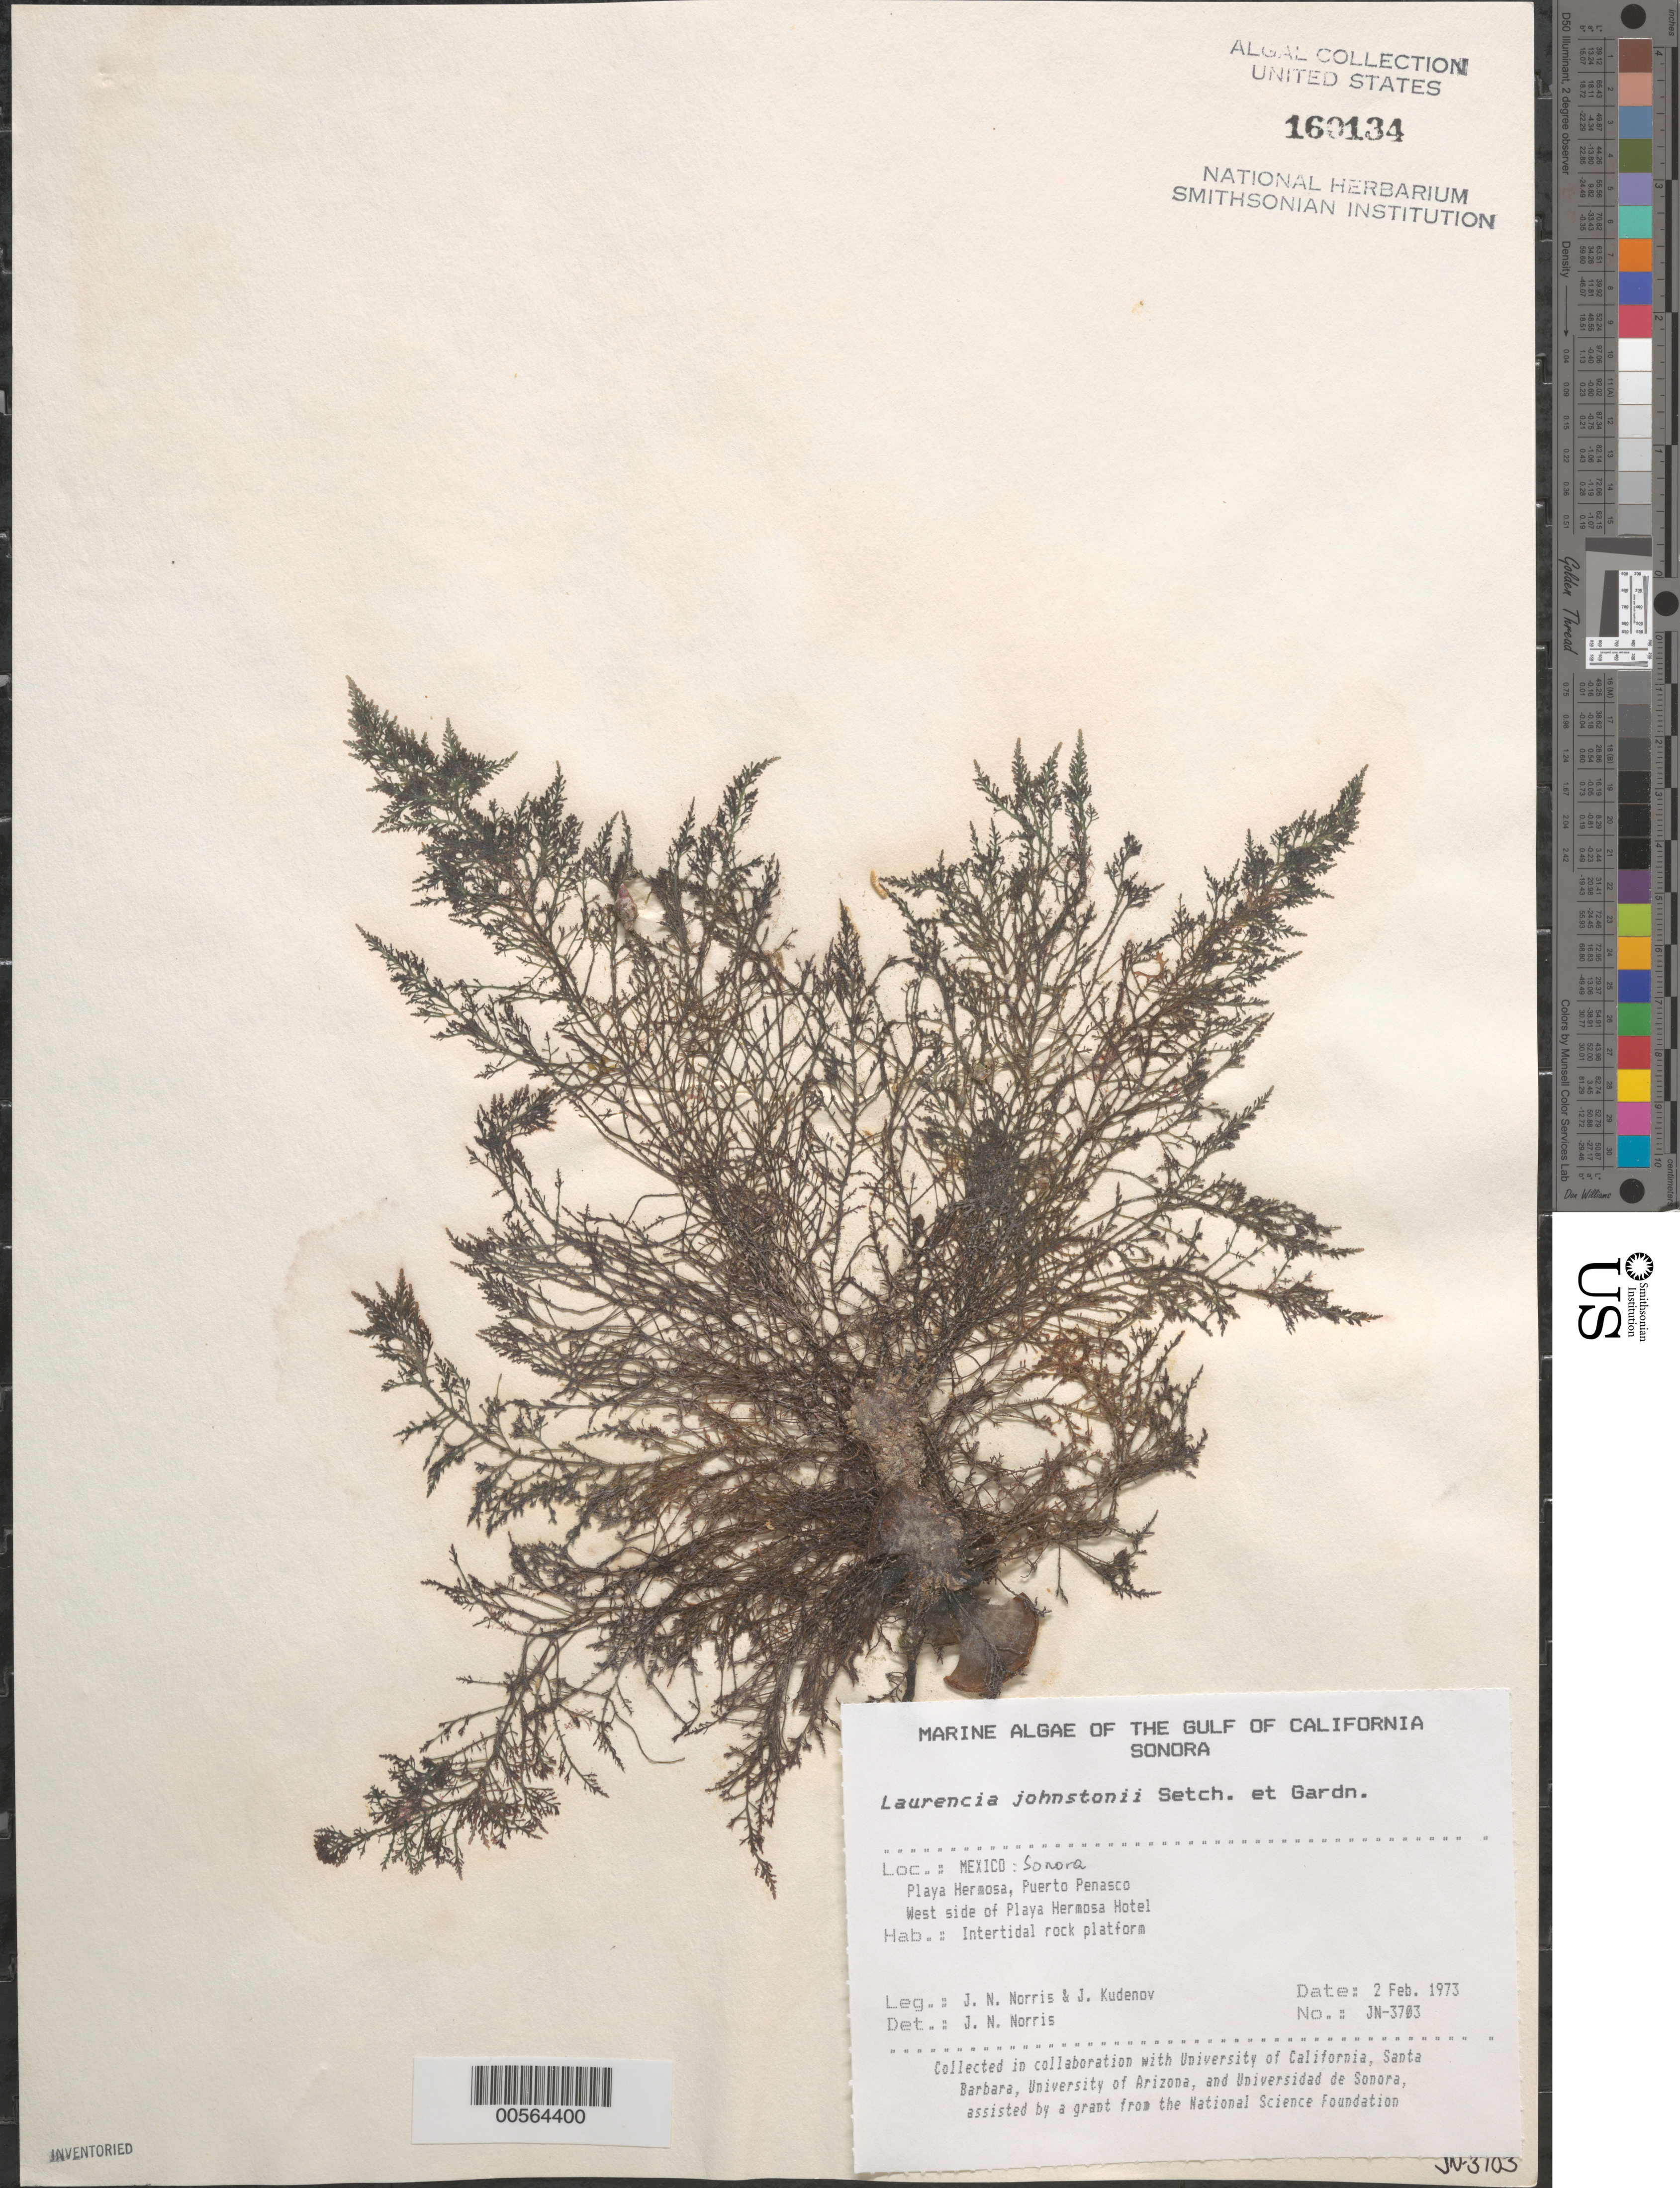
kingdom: Plantae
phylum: Rhodophyta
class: Florideophyceae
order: Ceramiales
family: Rhodomelaceae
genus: Laurencia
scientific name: Laurencia johnstonii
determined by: Norris, James N.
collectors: J. N. Norris & J. Kudenov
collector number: JN-3703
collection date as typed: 02 Feb 1973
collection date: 1973-02-02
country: Mexico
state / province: Sonora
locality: Playa Hermosa, Puerto Penasco, Playa Hermosa Hotel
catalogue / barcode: US 160134